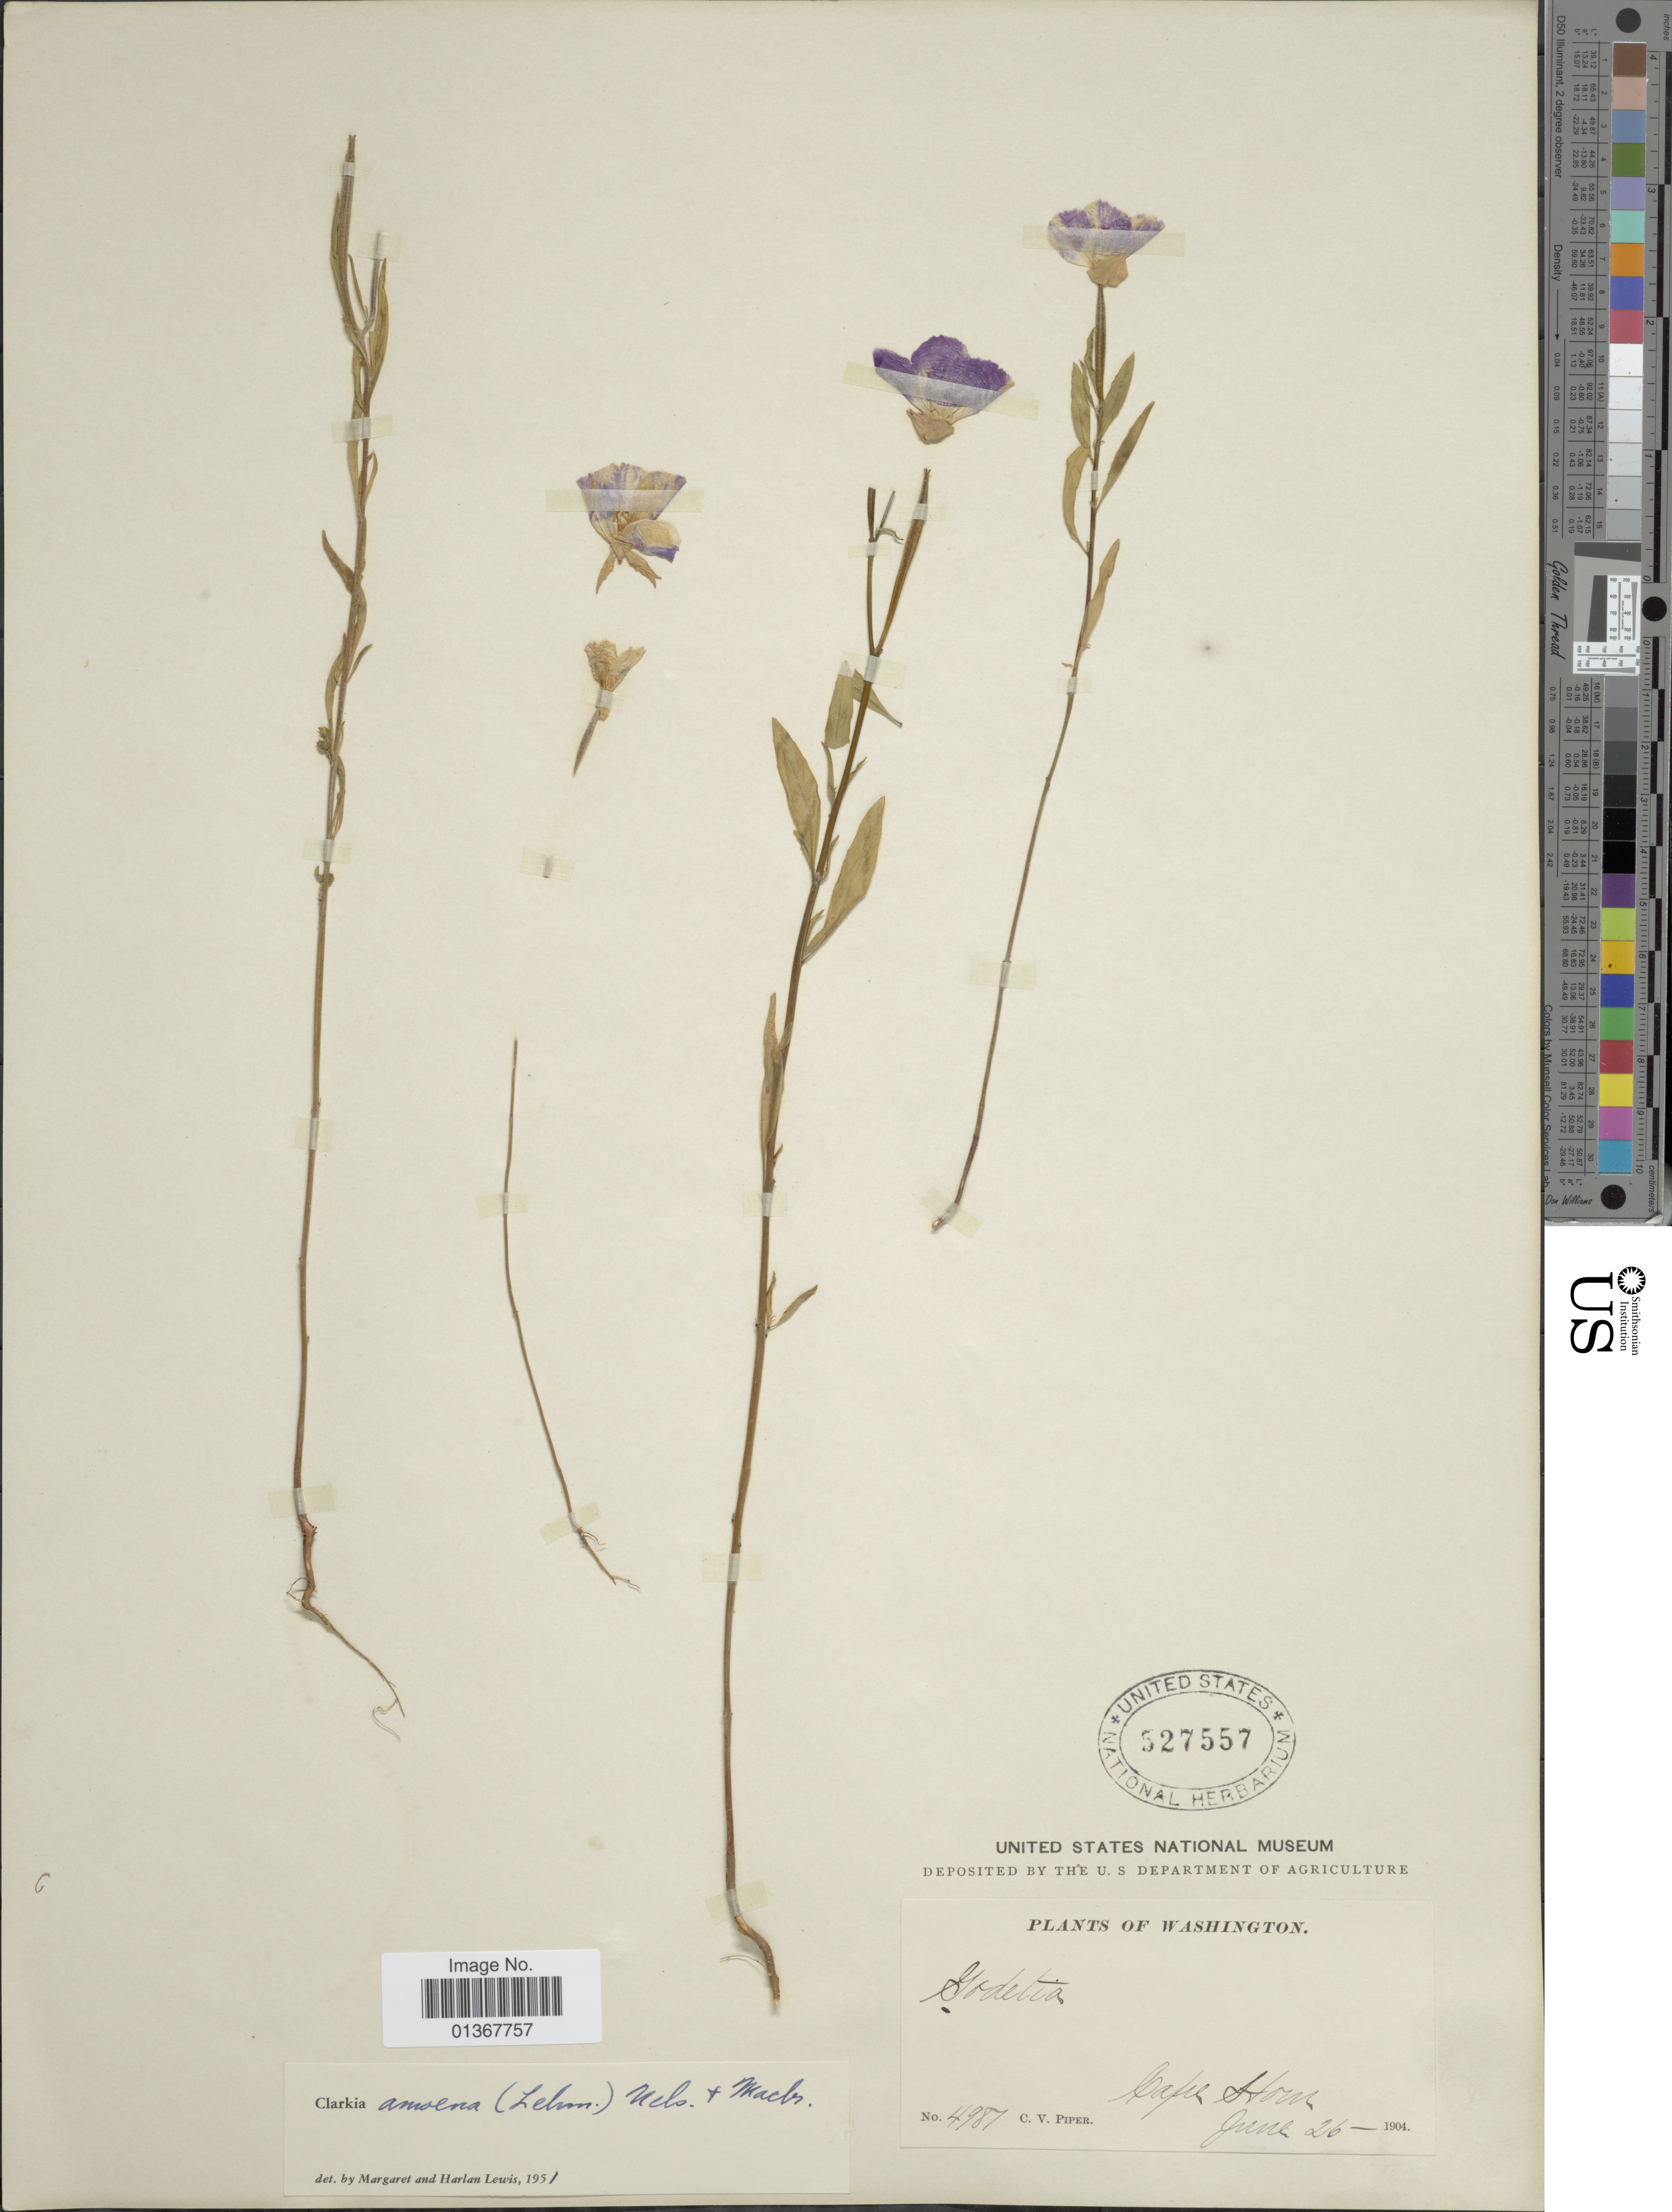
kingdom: Plantae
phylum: Tracheophyta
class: Magnoliopsida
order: Myrtales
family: Onagraceae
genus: Clarkia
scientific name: Clarkia amoena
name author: (Lehm.) A. Nelson & J.F. Macbr.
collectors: C. V. Piper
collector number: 4987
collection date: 1904-06-26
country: United States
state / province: Washington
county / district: Skamania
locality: Cape Horn.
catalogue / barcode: US 527557